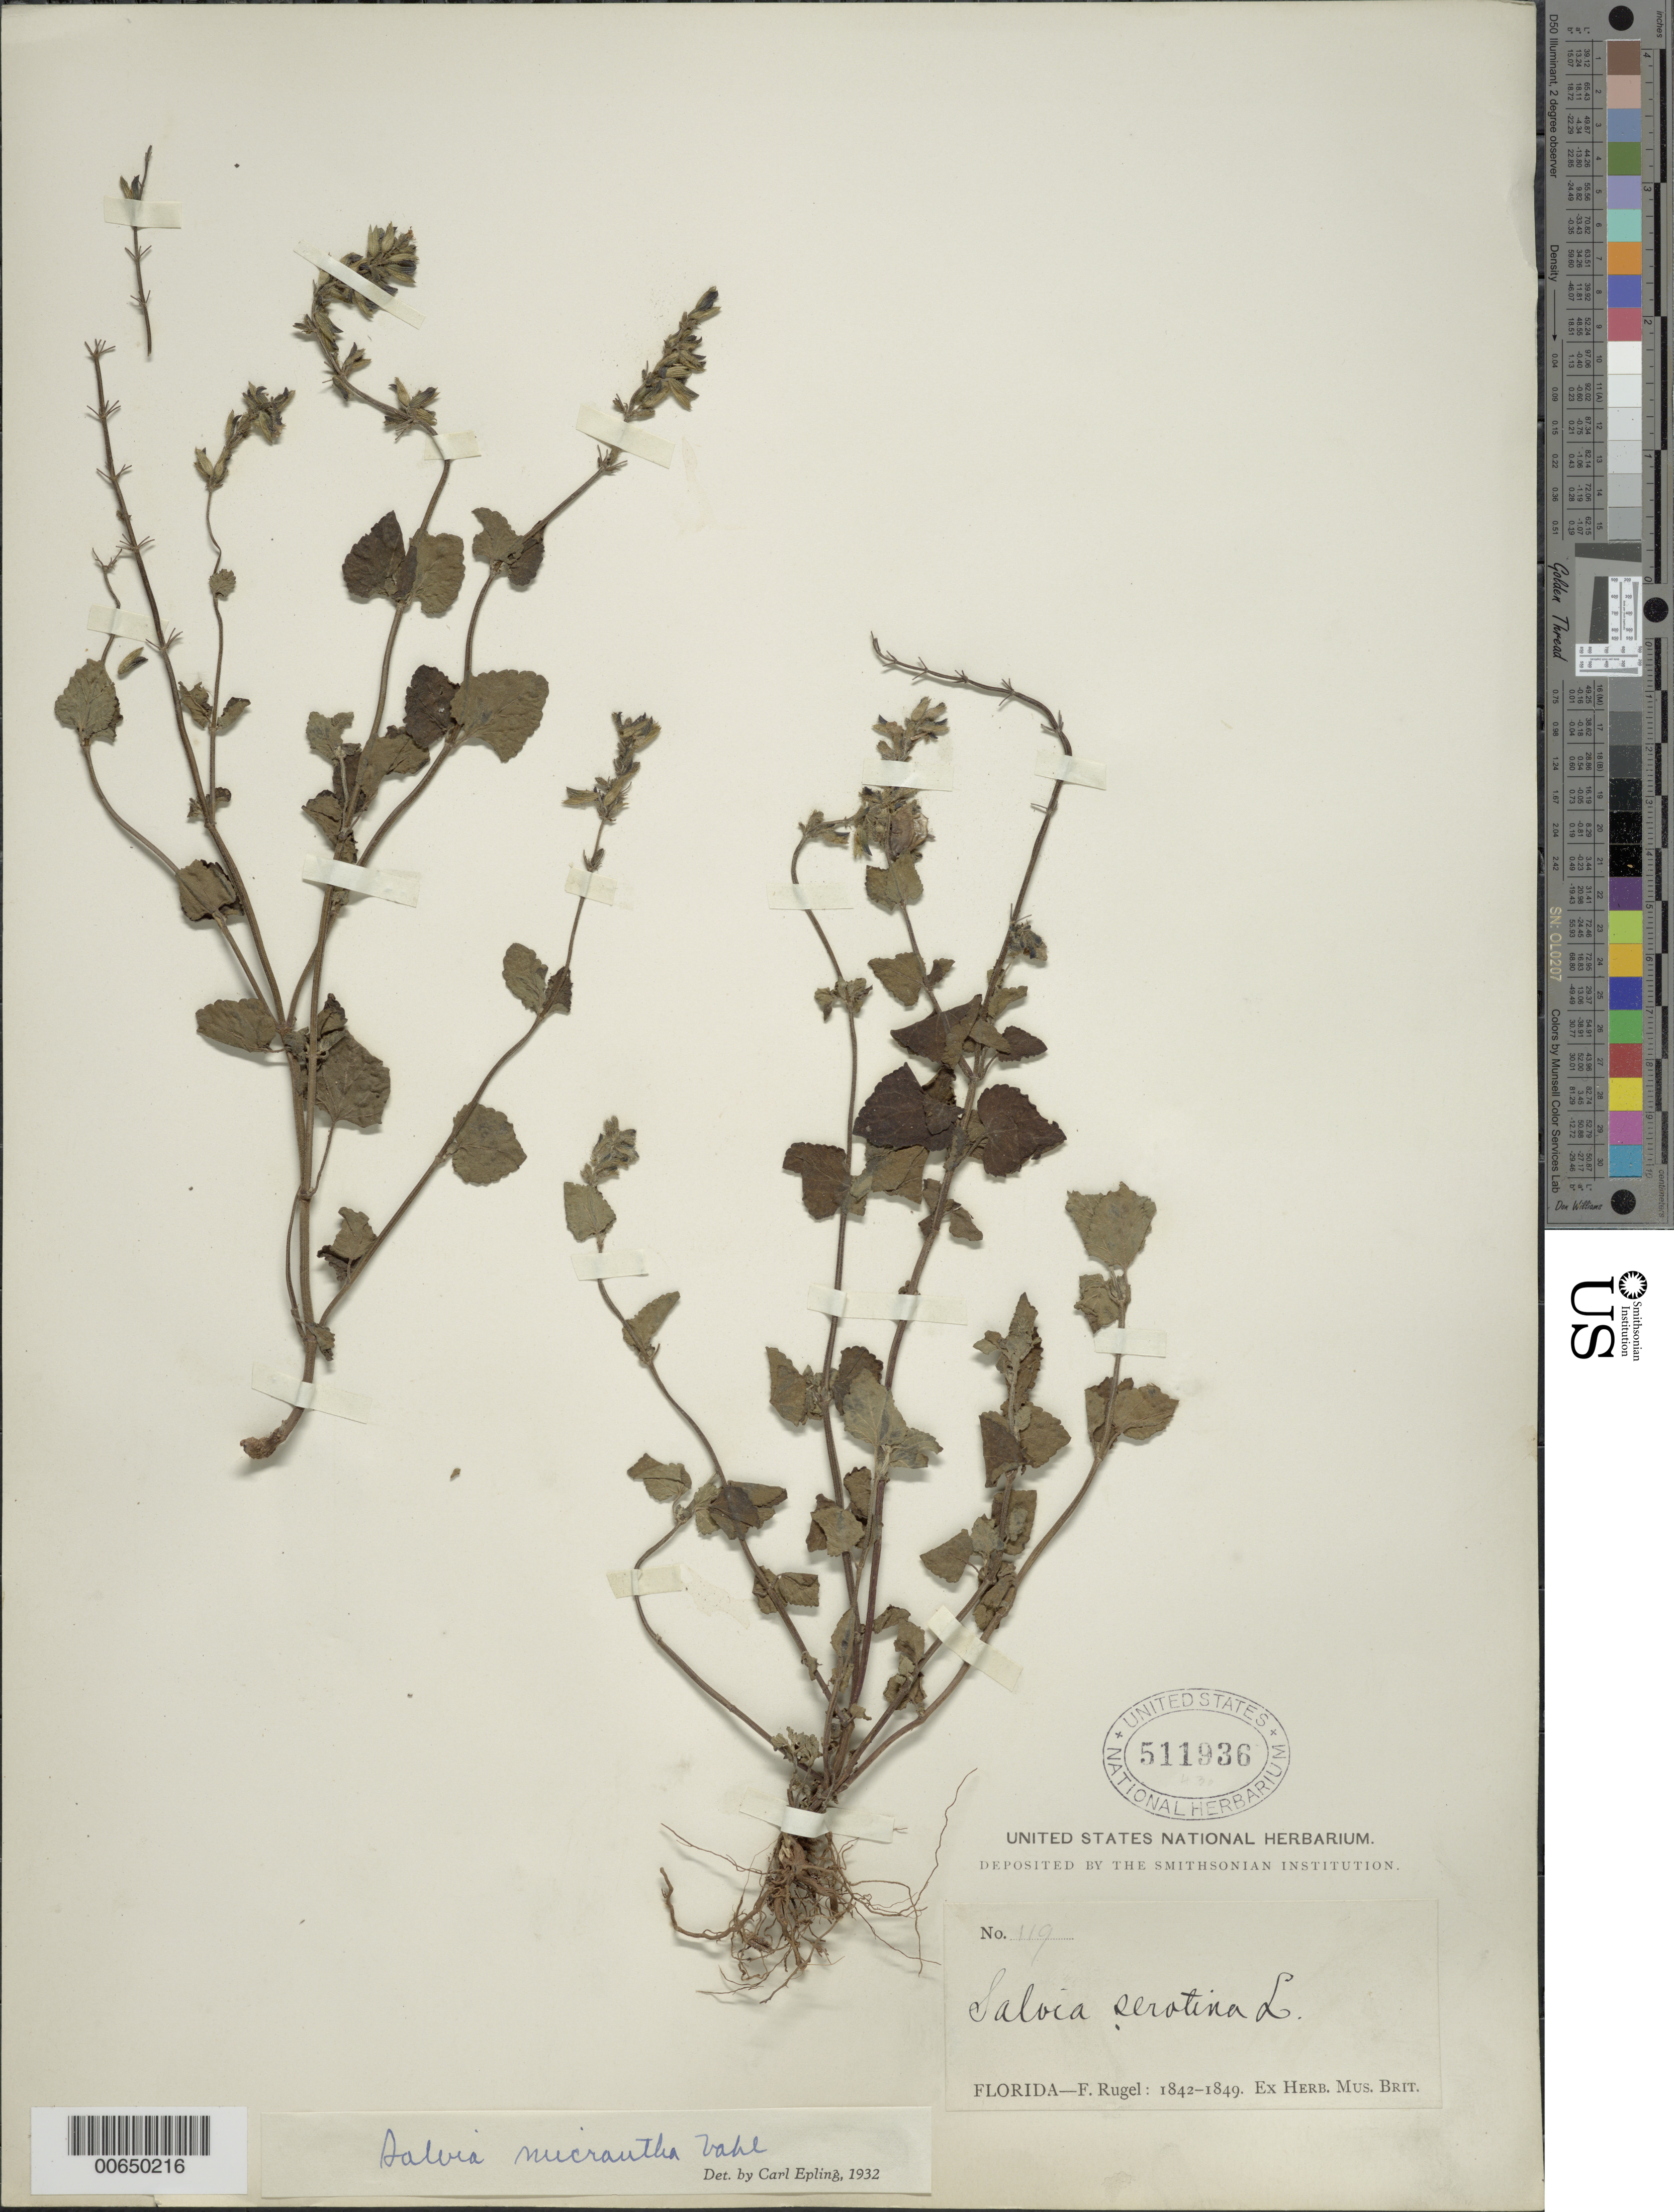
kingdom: Plantae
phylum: Tracheophyta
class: Magnoliopsida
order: Lamiales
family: Lamiaceae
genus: Salvia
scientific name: Salvia micrantha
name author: Vahl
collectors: F. Rugel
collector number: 119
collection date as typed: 1842 to -- --- 1849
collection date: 1842/1849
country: United States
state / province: Florida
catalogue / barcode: US 511936